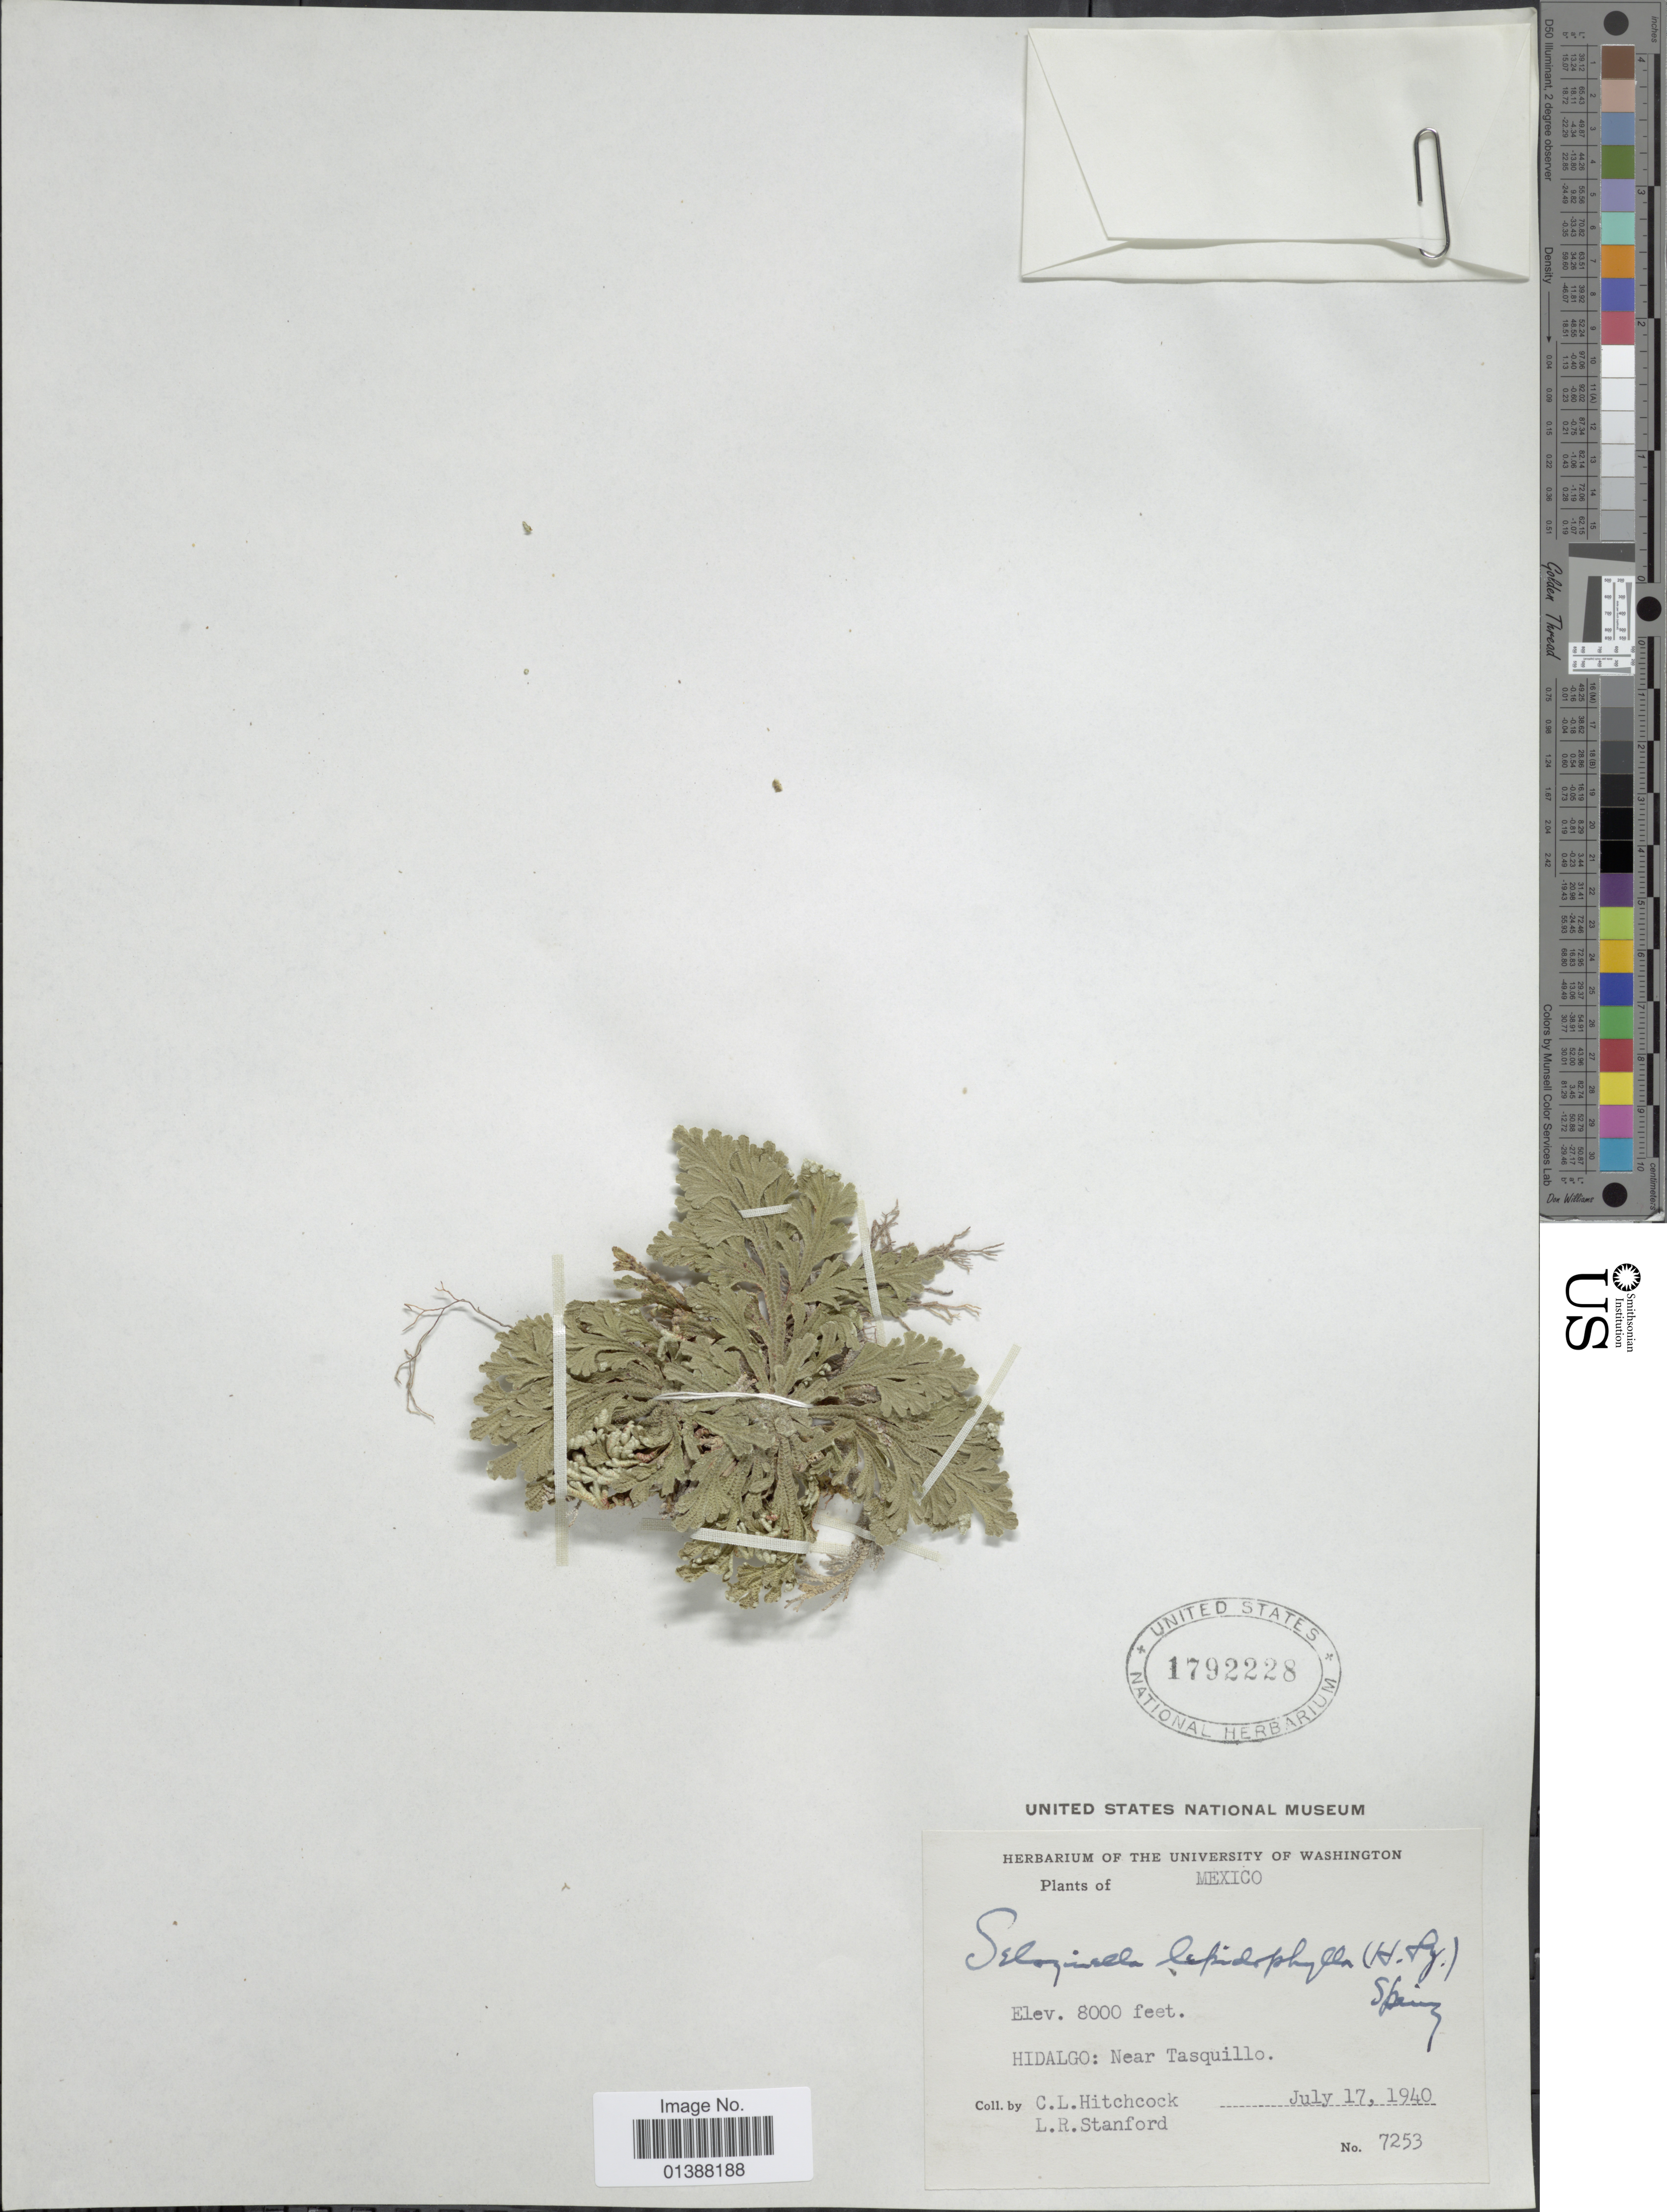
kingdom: Plantae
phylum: Tracheophyta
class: Lycopodiopsida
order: Selaginellales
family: Selaginellaceae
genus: Selaginella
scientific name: Selaginella lepidophylla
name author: (Hook. & Grev.) Spring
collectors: C. L. Hitchcock & L. R. Stanford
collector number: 7253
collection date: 1940-07-17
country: Mexico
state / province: Hidalgo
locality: Near Tasquillo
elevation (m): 2438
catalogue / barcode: US 1792228